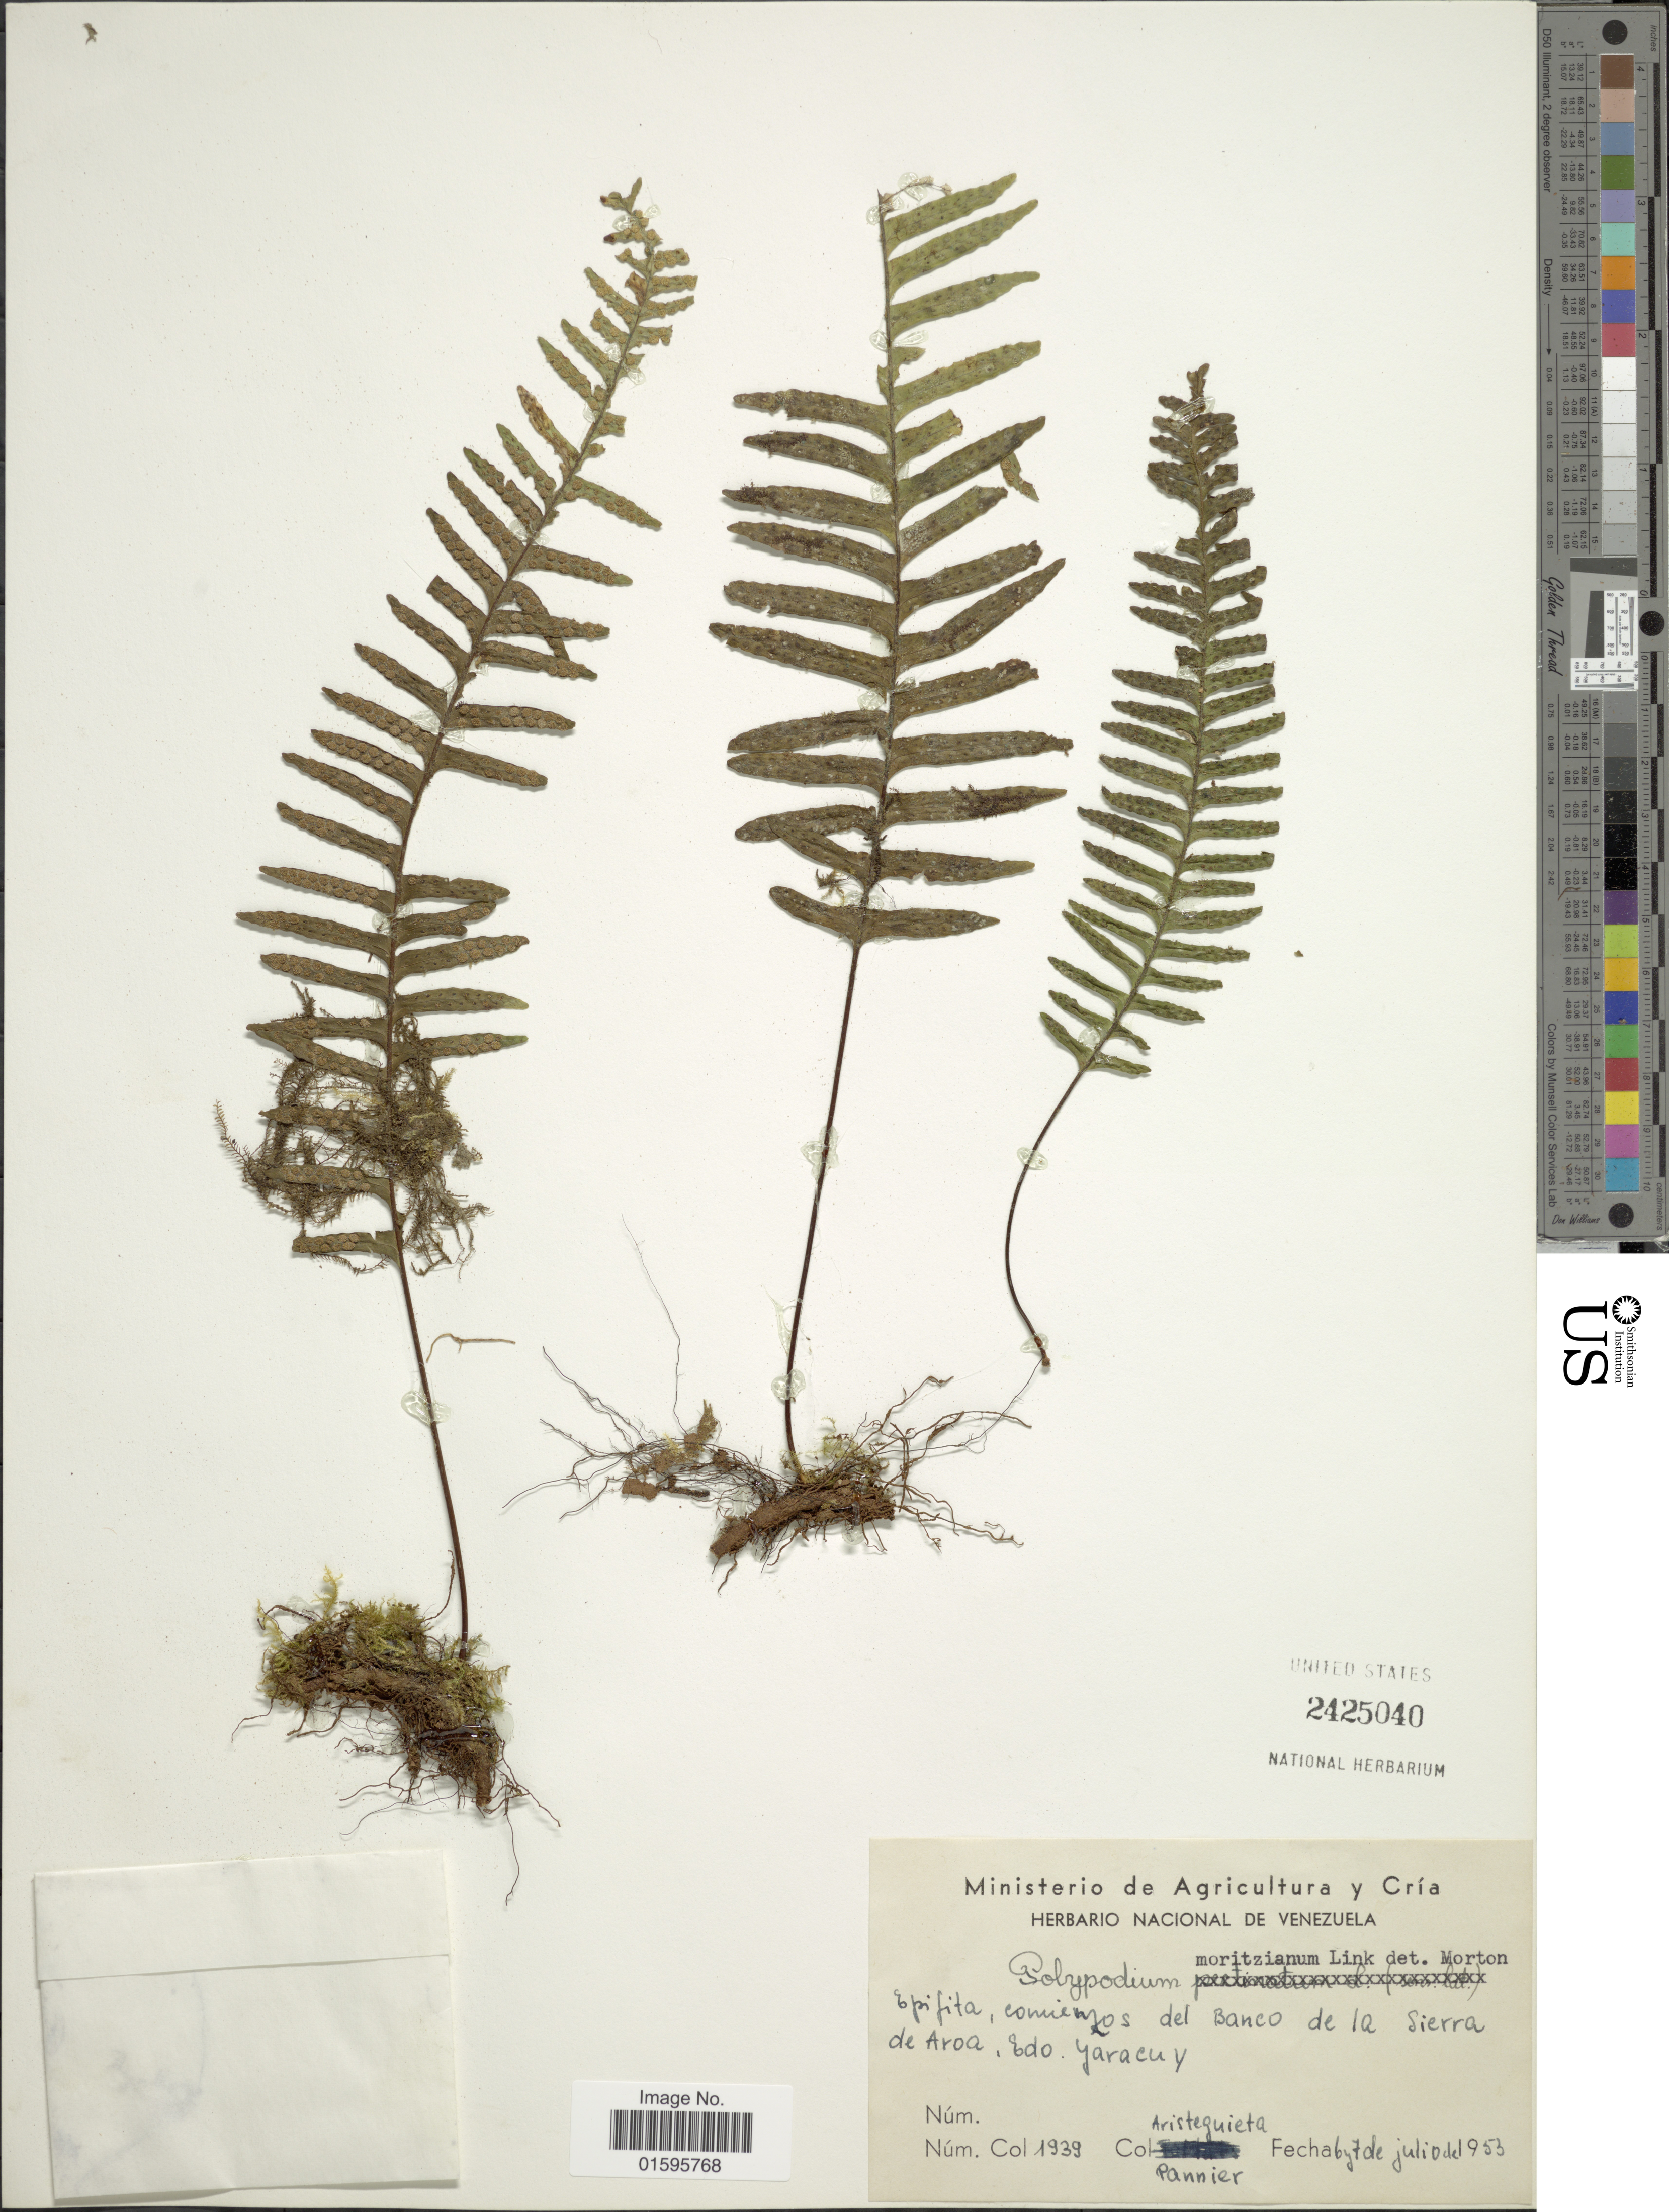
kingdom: Plantae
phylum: Tracheophyta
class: Polypodiopsida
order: Polypodiales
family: Polypodiaceae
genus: Polypodium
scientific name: Polypodium moritzianum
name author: Link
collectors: -. Aristeguieta & Pannier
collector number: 1939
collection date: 1953-07-06/1953-07-07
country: Venezuela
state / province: Yaracuy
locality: Comienzos del Banco de la Sierra de Aroa, Edo. Yaracuy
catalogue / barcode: US 2425040